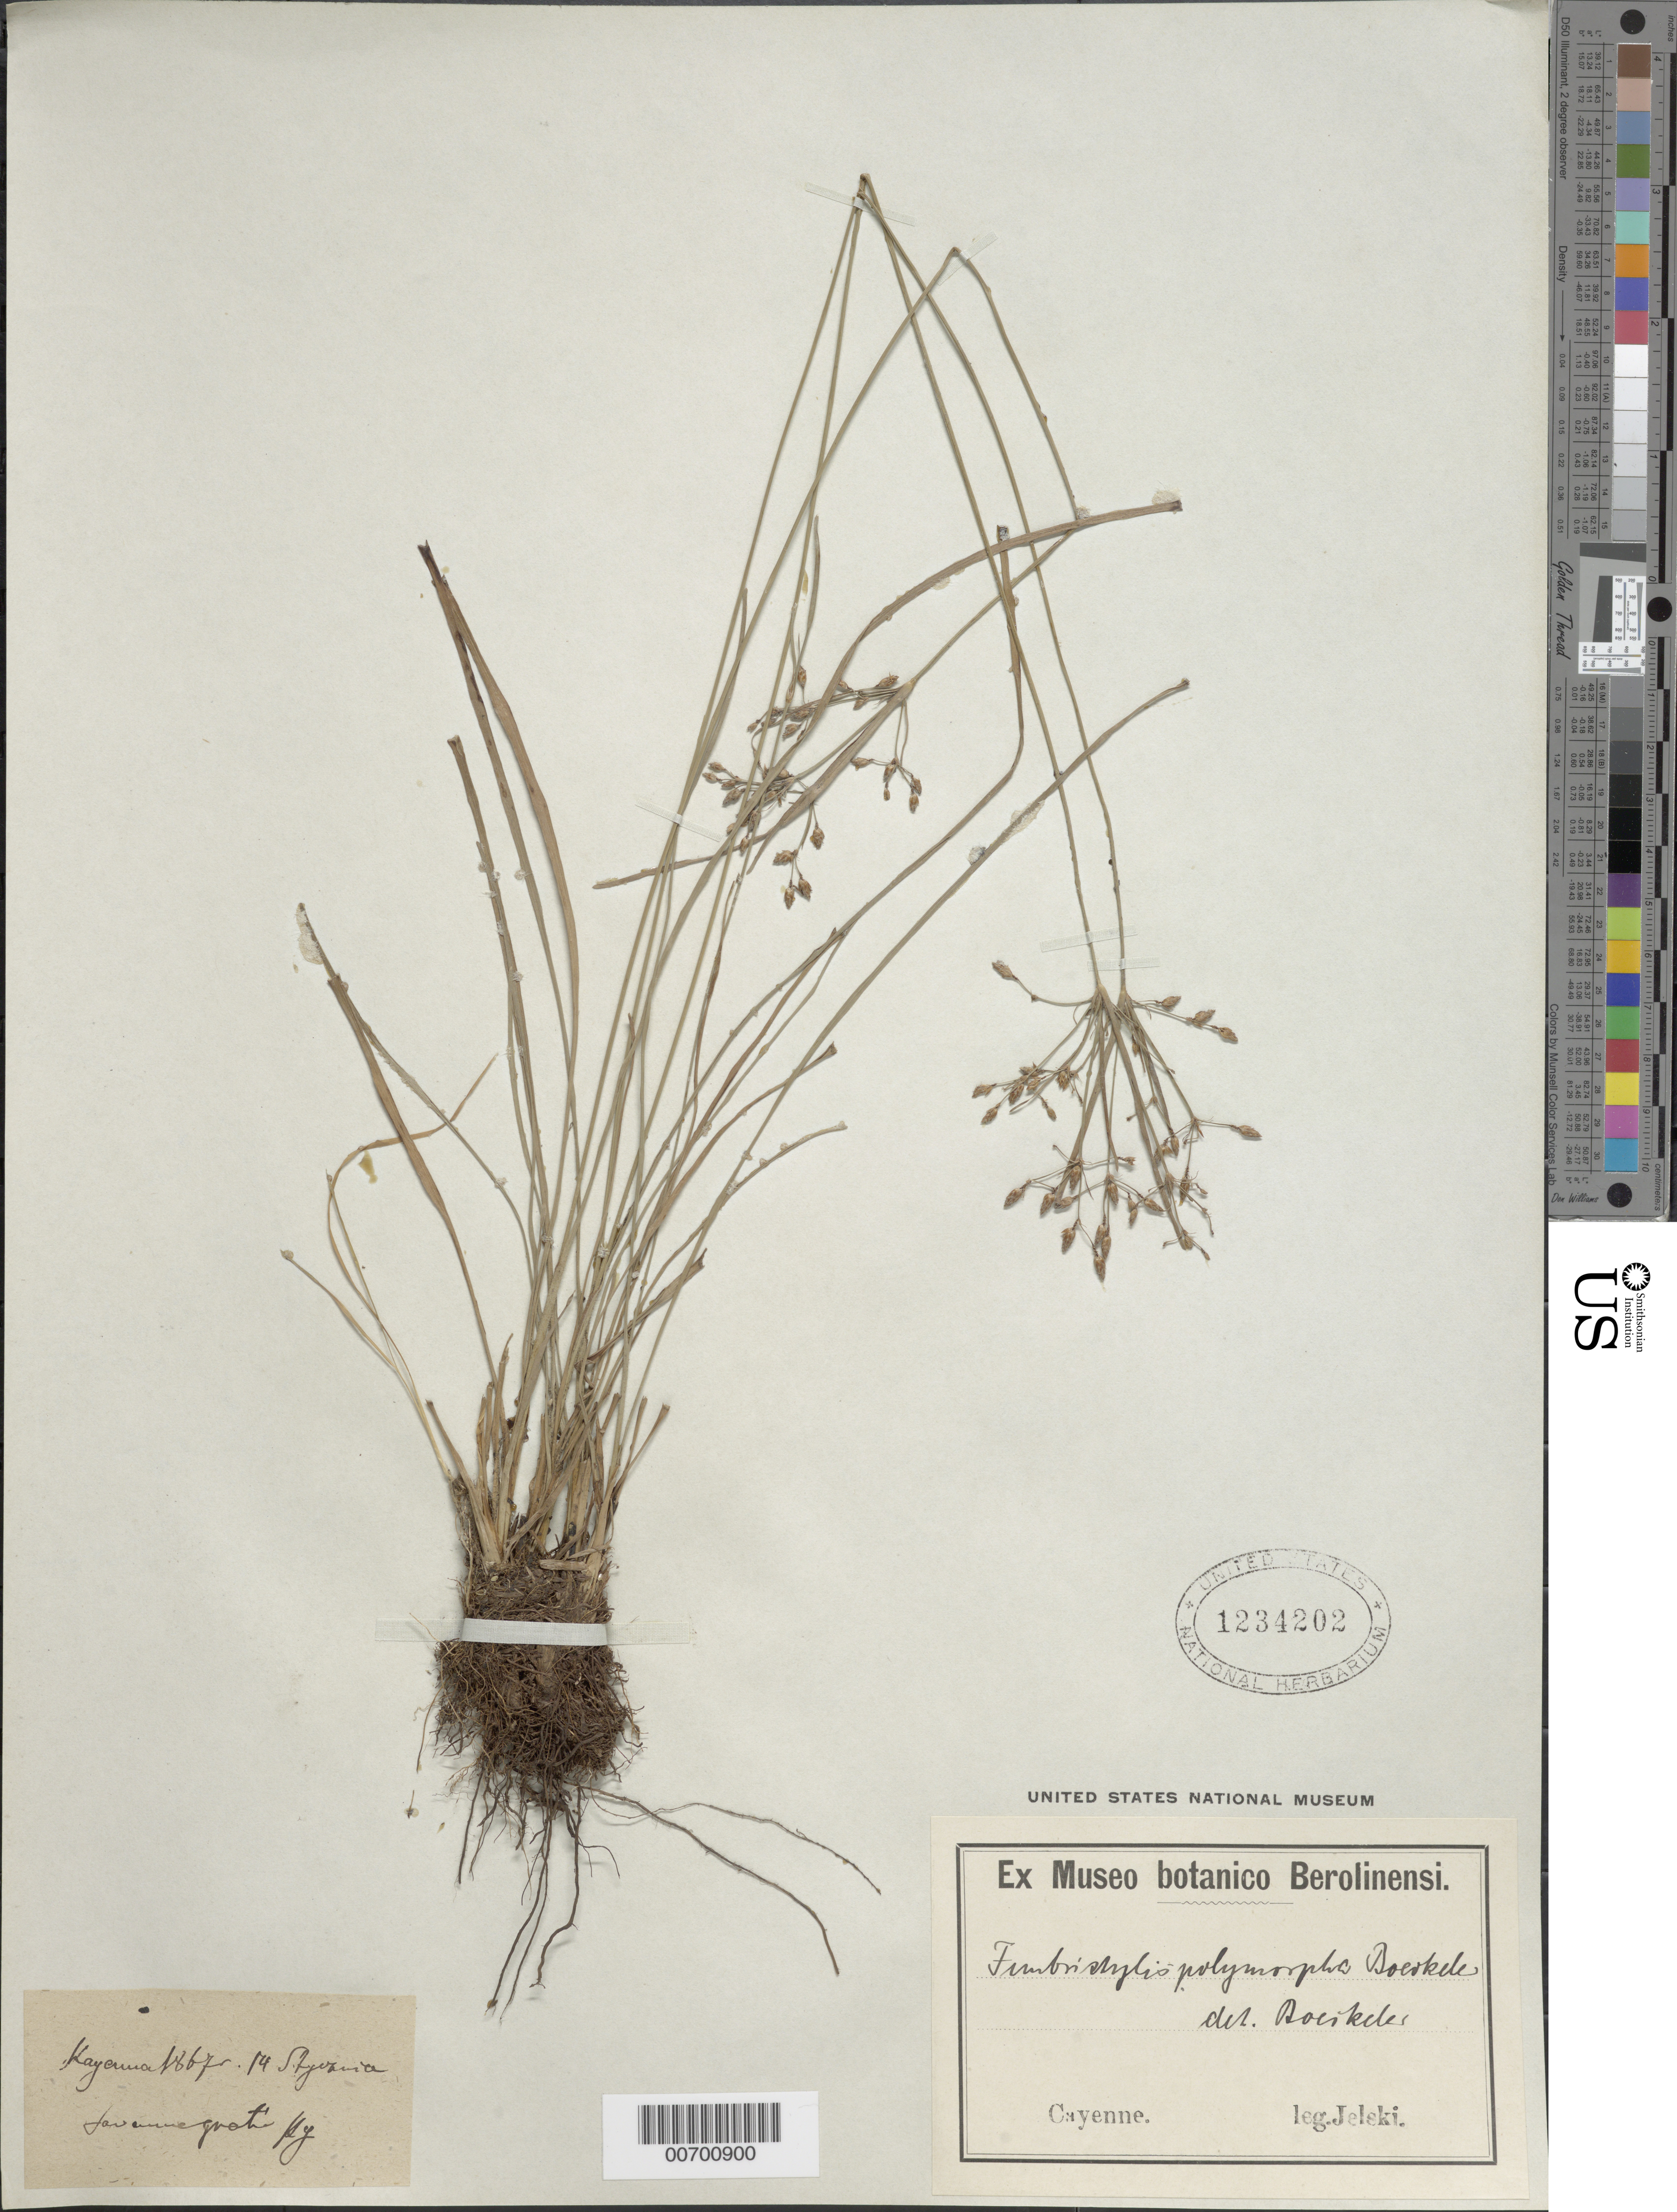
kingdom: Plantae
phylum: Tracheophyta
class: Liliopsida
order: Poales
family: Cyperaceae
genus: Fimbristylis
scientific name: Fimbristylis dichotoma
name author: (L.) Vahl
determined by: Strong, Mark T., (BOT), Smithsonian Institution - National Museum of Natural History (UNITED STATES)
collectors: H. Jelski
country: French Guiana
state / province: Cayenne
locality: Cayenne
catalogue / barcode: US 1234202